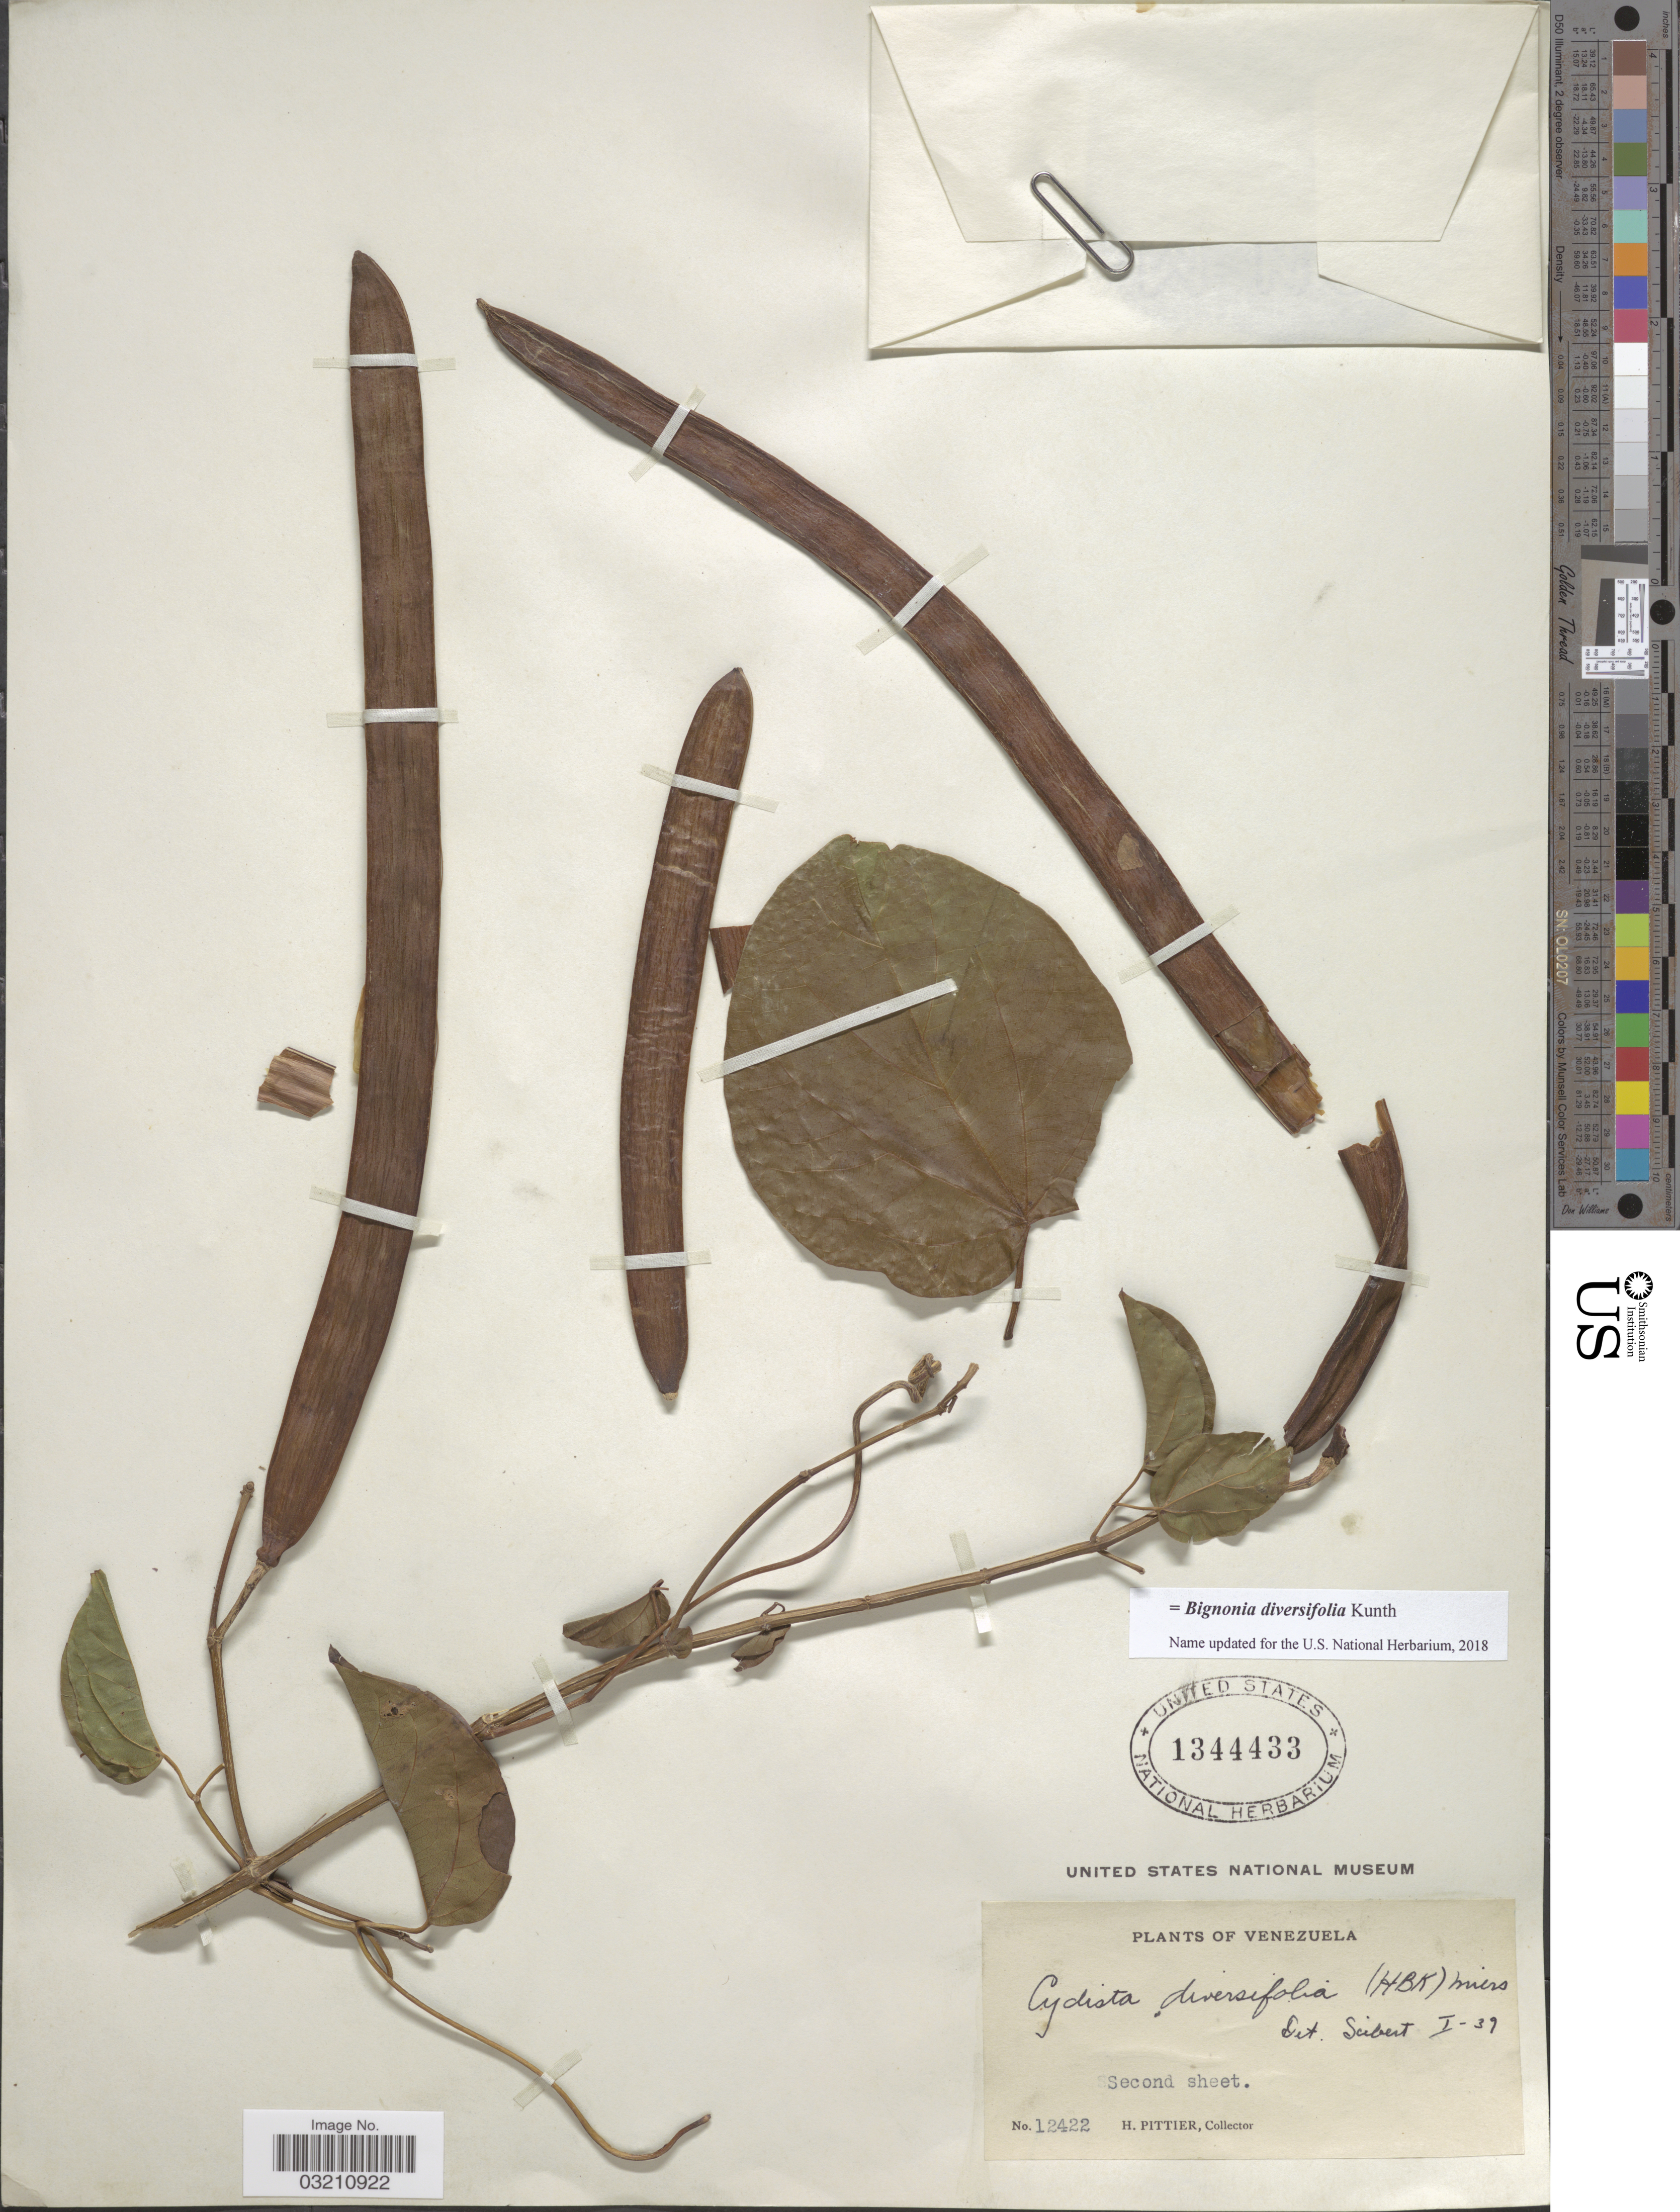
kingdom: Plantae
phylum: Tracheophyta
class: Magnoliopsida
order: Lamiales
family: Bignoniaceae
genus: Bignonia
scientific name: Bignonia diversifolia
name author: Kunth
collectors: H. F. Pittier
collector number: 12422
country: Venezuela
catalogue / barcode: US 1344433